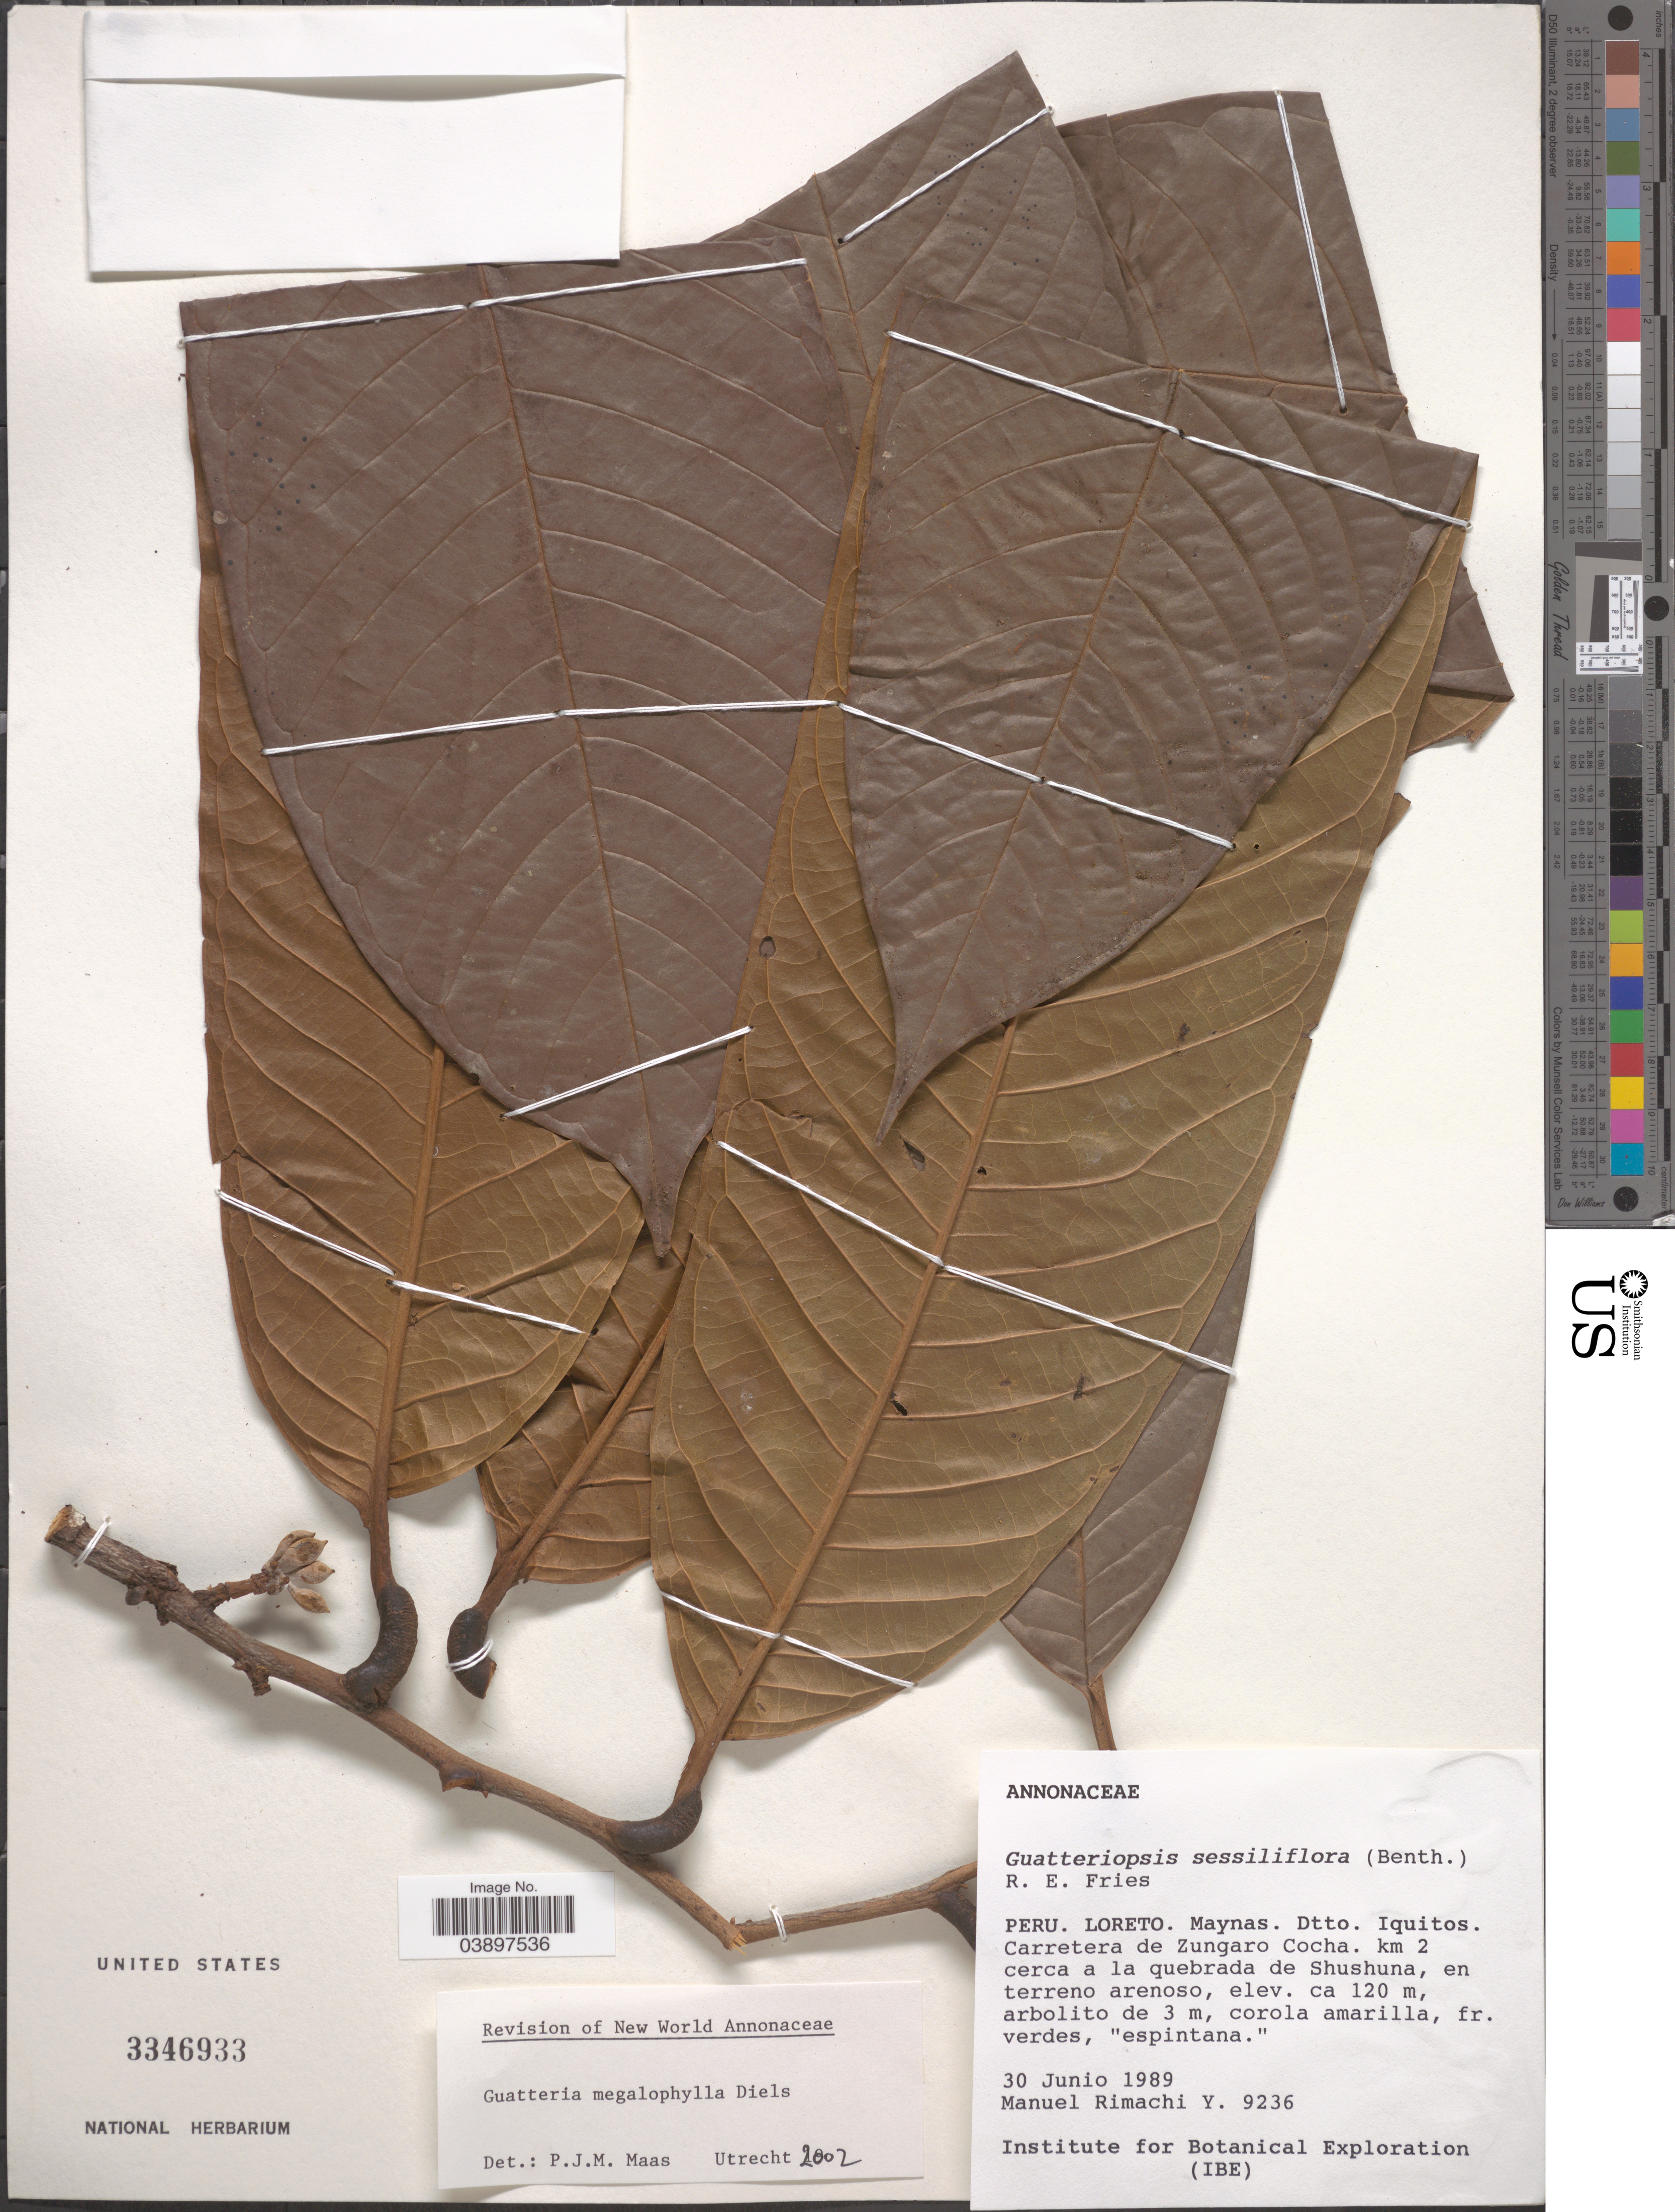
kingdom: Plantae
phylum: Tracheophyta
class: Magnoliopsida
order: Magnoliales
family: Annonaceae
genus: Guatteria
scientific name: Guatteria megalophylla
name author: Diels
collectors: M. Rimachi Y.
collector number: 9236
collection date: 1989-06-30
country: Peru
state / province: Loreto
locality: Maynas. Dtto. Iquitos. Carretera de Zungaro Cocha. km 2 cerca a la quebrada de Shushuna.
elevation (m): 120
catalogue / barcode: US 3346933